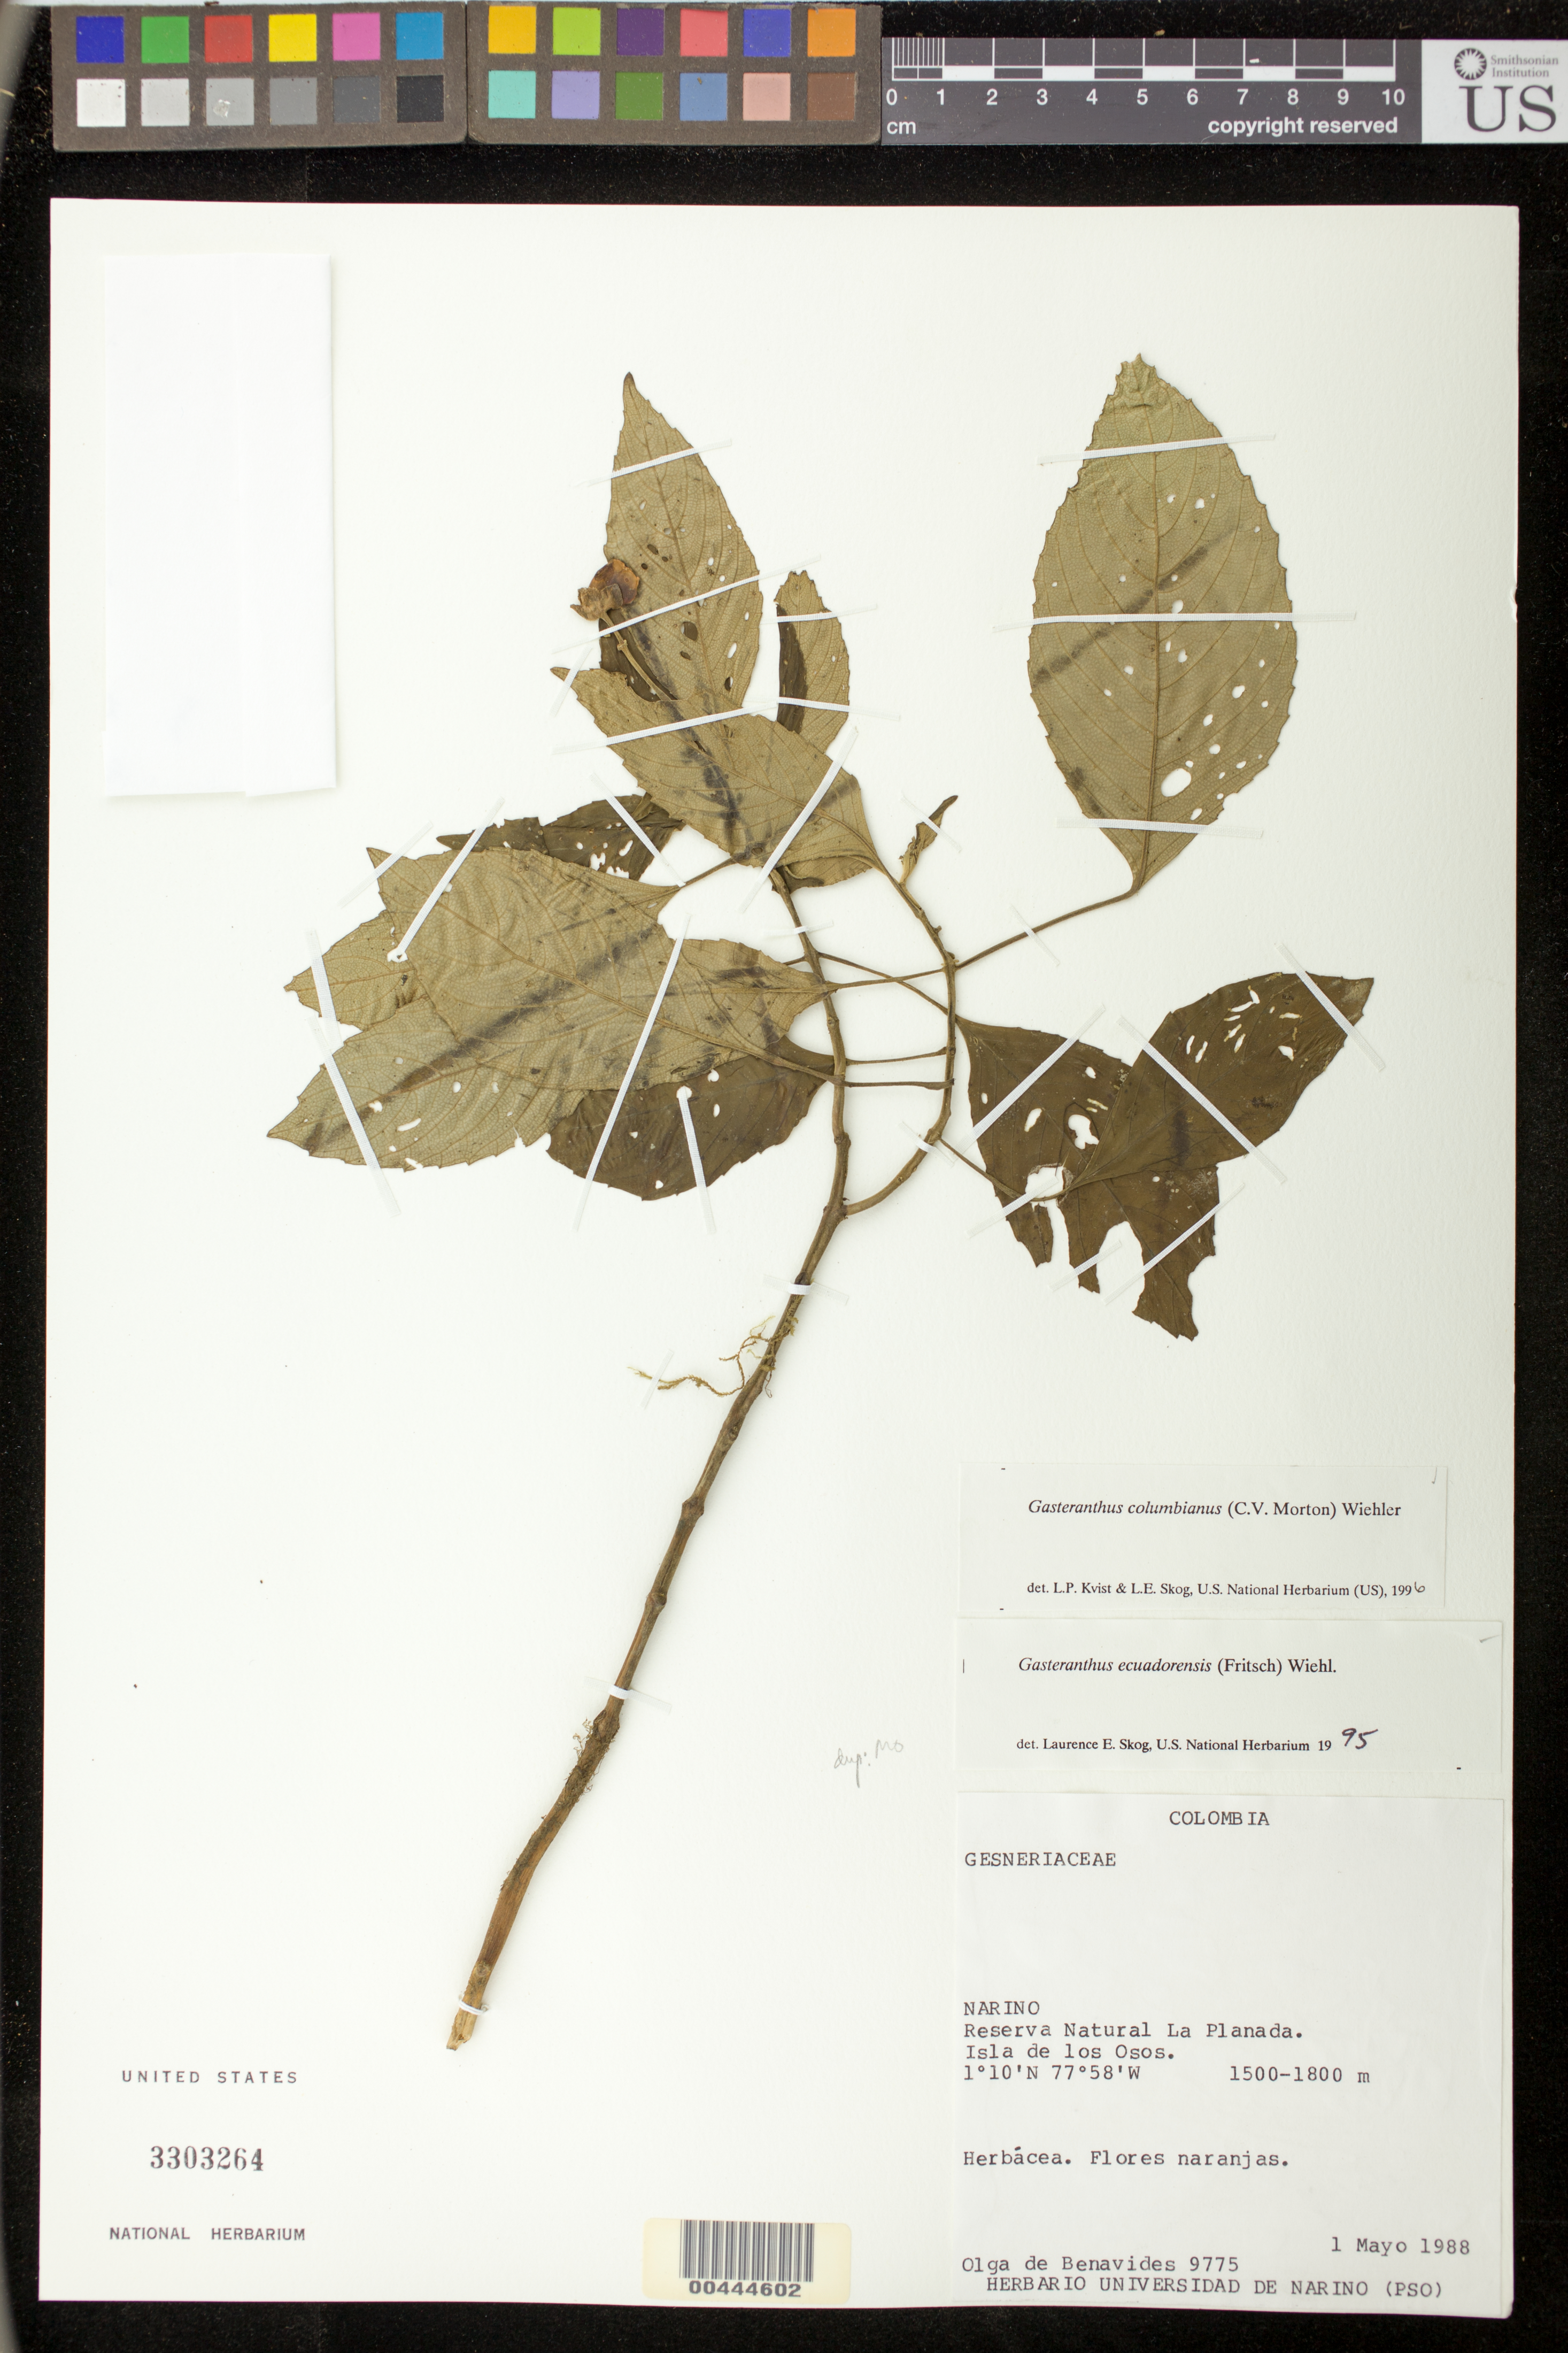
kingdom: Plantae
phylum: Tracheophyta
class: Magnoliopsida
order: Lamiales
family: Gesneriaceae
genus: Gasteranthus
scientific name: Gasteranthus columbianus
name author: (C.V. Morton) Wiehler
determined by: Skog, Laurence E.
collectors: Olga S. de Benavides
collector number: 9775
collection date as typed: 01 May 1988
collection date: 1988-05-01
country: Colombia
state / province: Nariño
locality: Reserva Natural La Planada. Isla de los Osos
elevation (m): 1500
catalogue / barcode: US 3303264